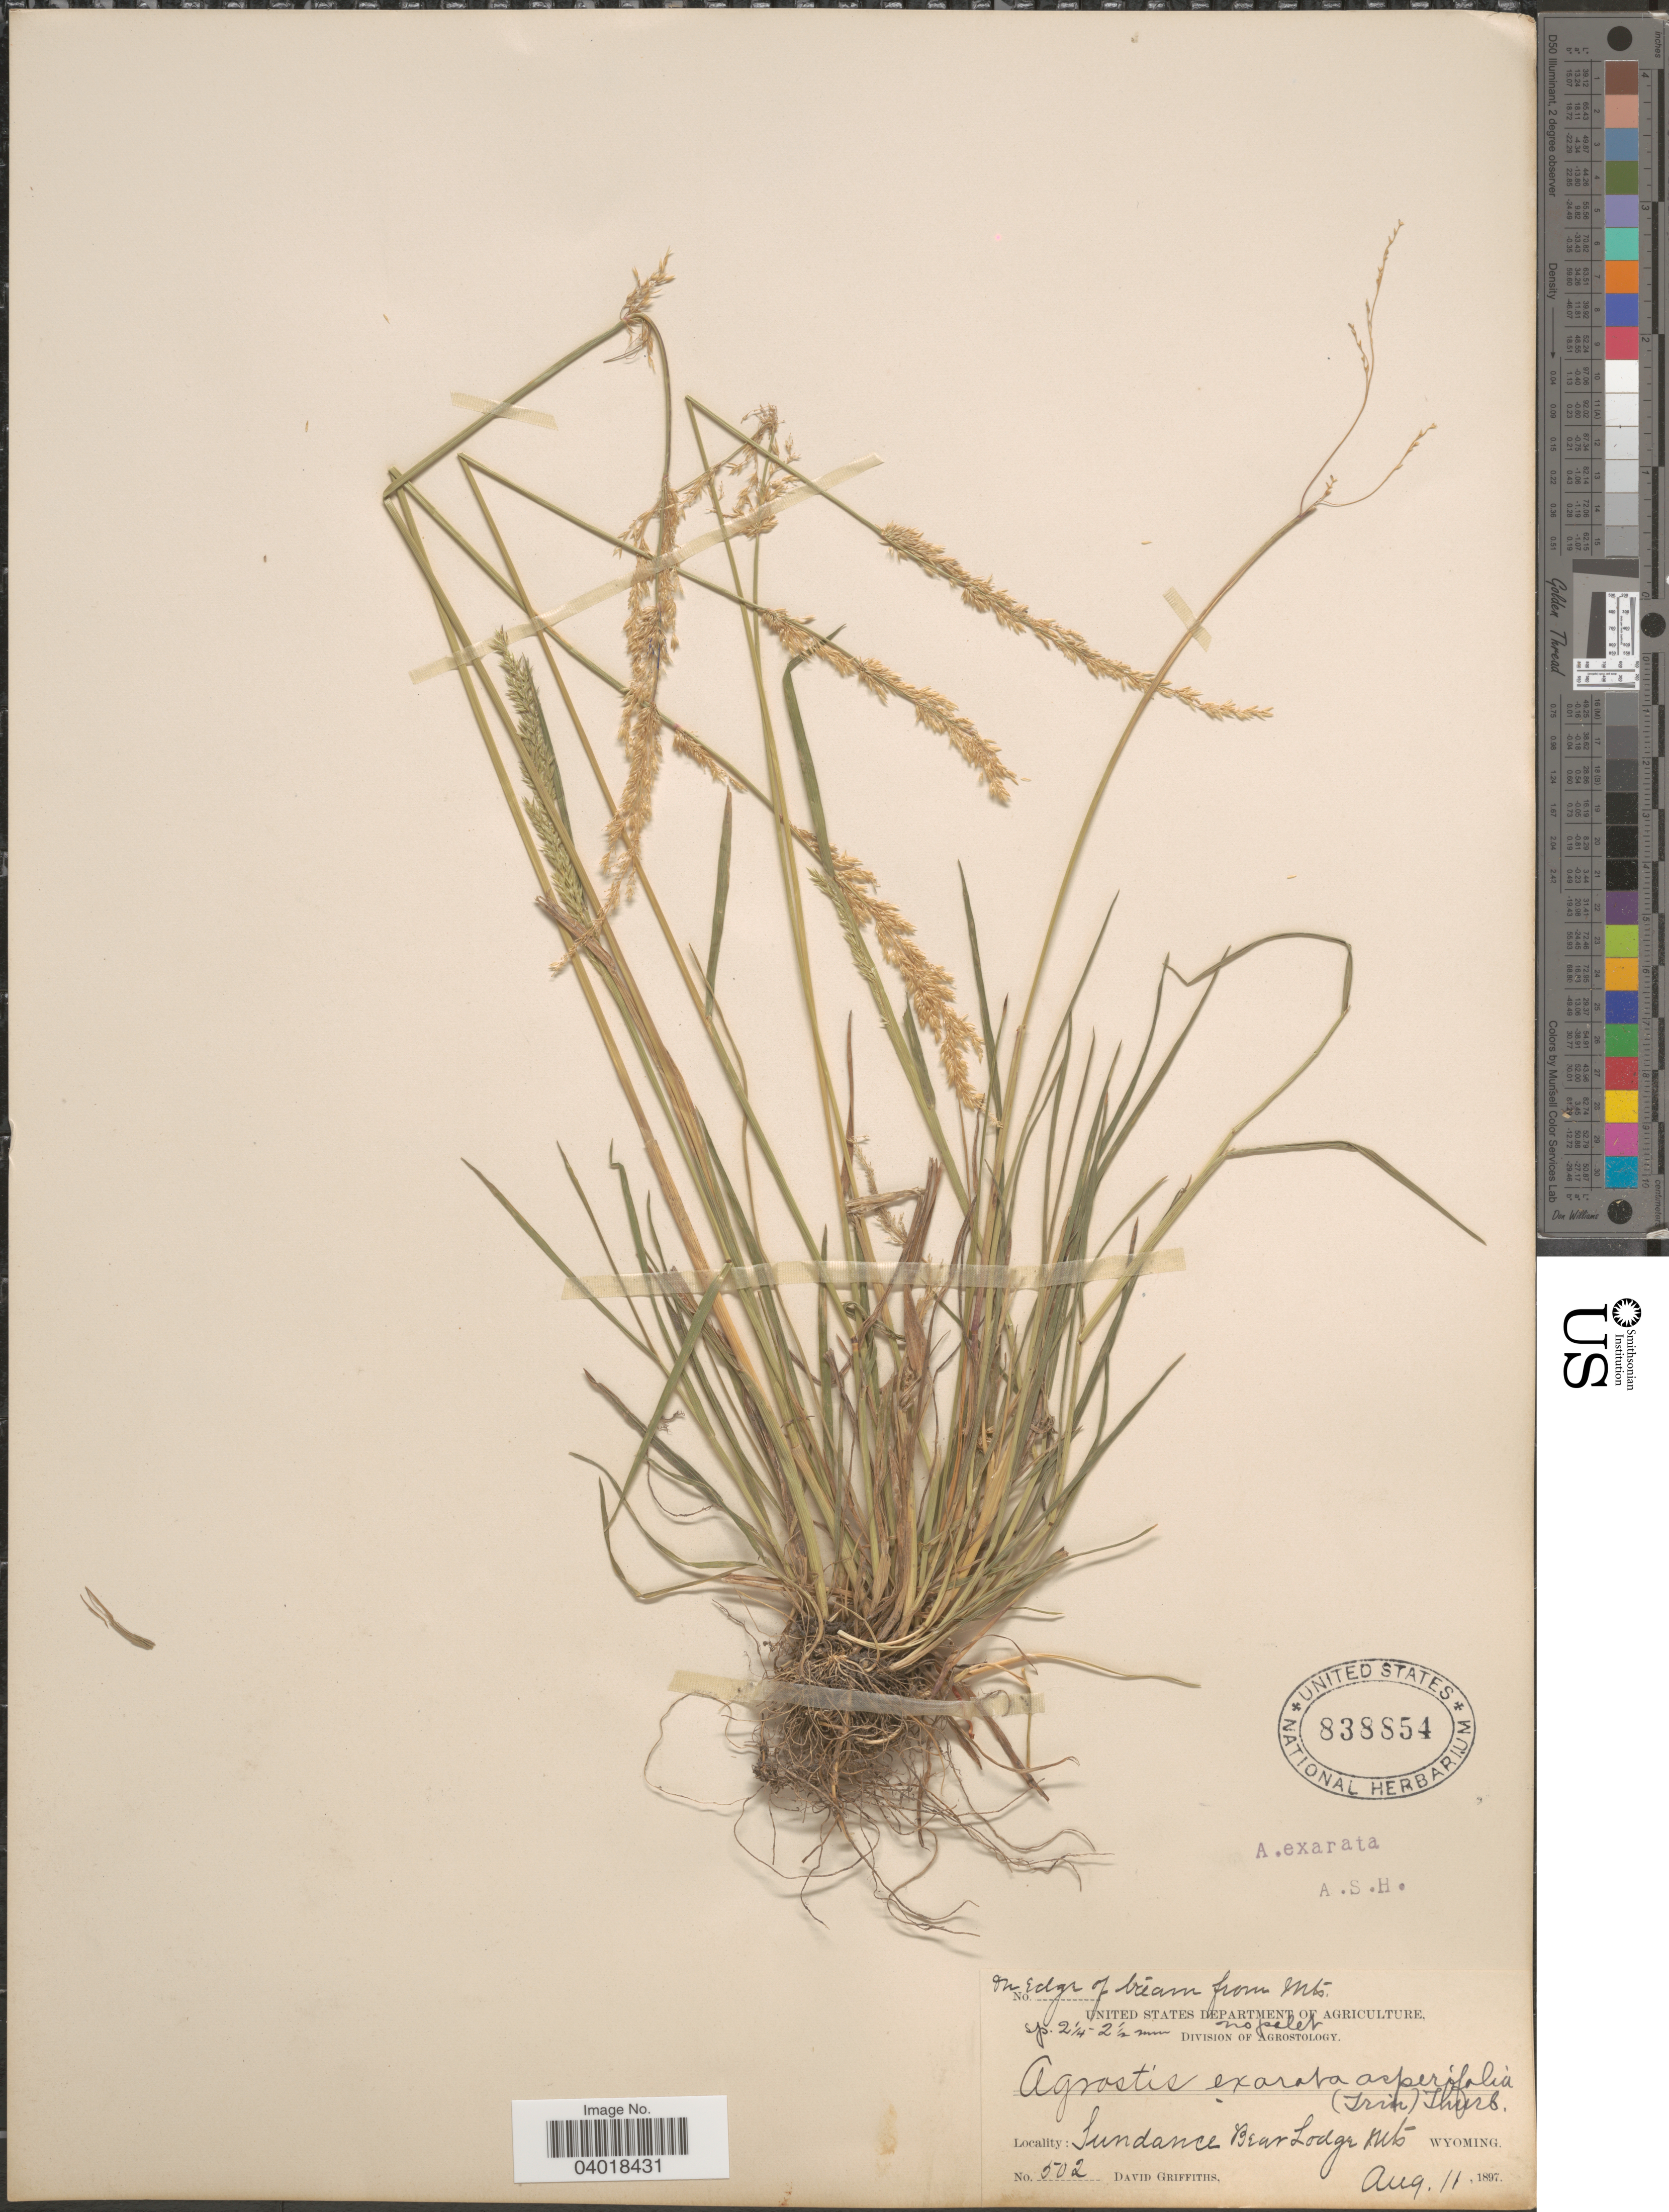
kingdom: Plantae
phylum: Tracheophyta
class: Liliopsida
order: Poales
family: Poaceae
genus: Agrostis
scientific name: Agrostis exarata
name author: Trin.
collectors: D. Griffiths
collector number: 502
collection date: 1897-08-11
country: United States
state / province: Wyoming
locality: Sundance Bear Lodge Mts.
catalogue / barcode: US 838854